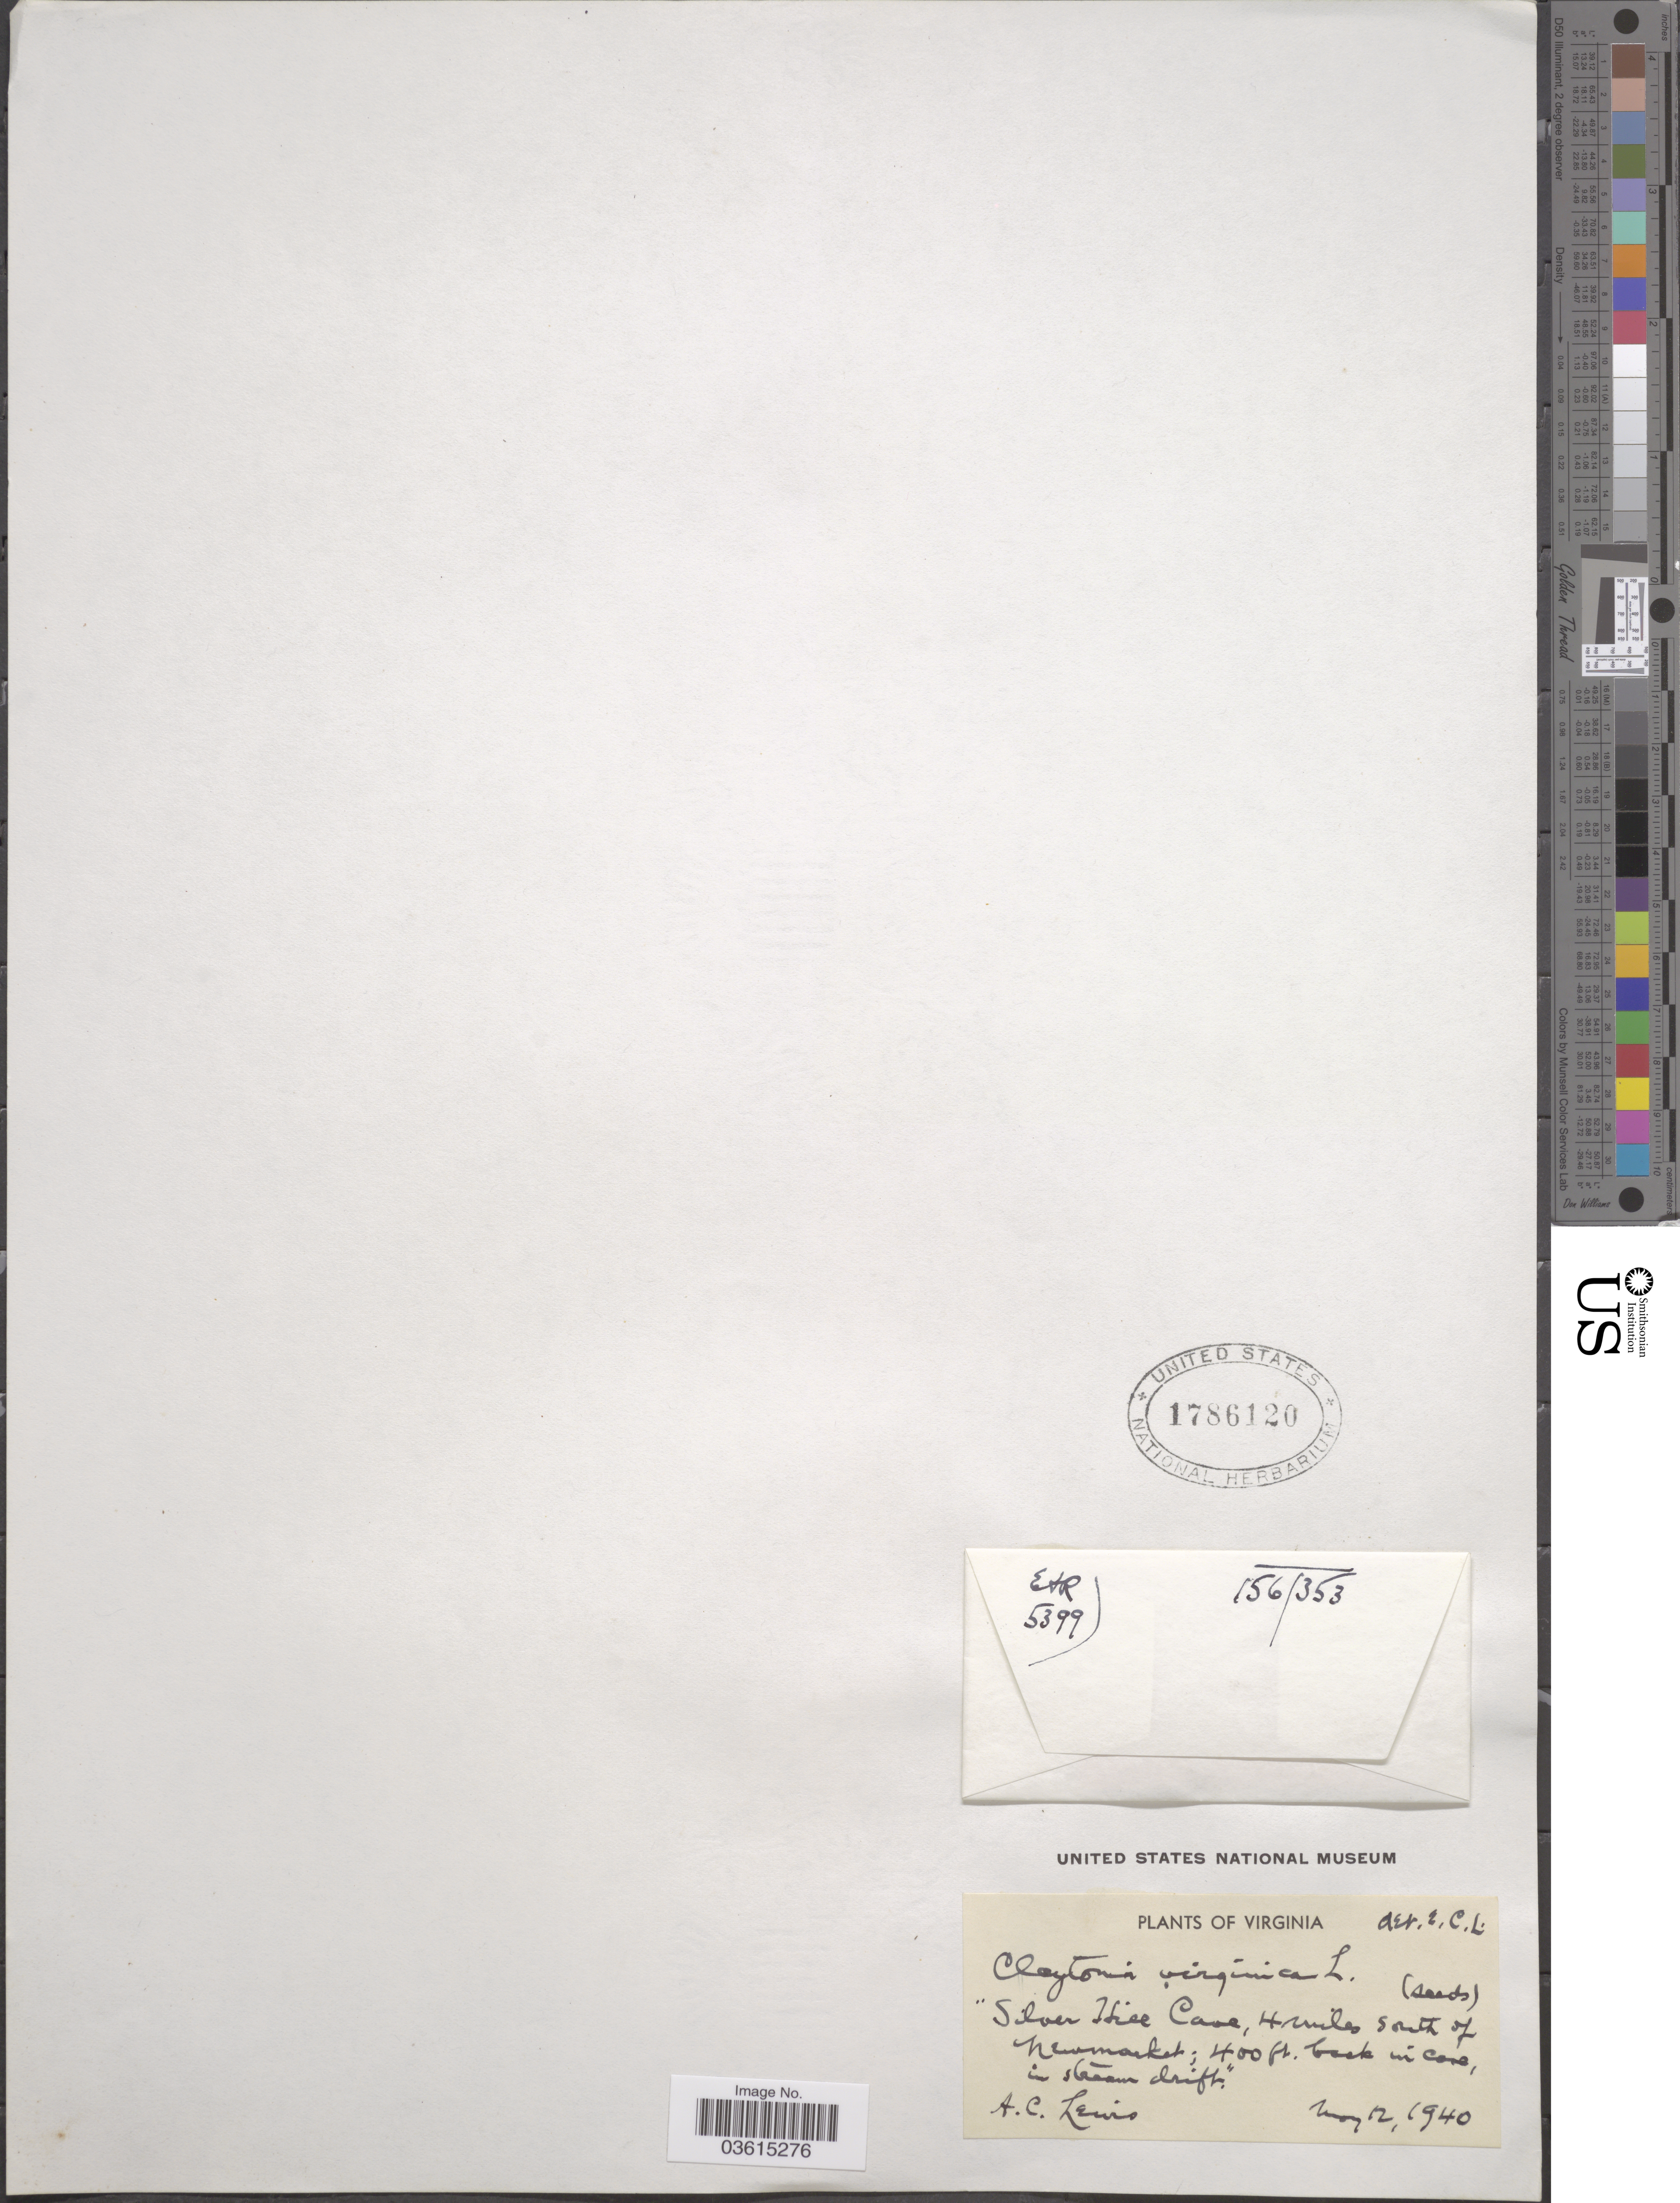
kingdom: Plantae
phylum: Tracheophyta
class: Magnoliopsida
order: Caryophyllales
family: Montiaceae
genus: Claytonia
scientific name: Claytonia virginica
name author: L.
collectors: A. Lewis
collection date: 1940-05-12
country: United States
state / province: Virginia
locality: Silver Hill Cave, 4 miles south of Newmarket.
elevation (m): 122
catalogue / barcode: US 1786120